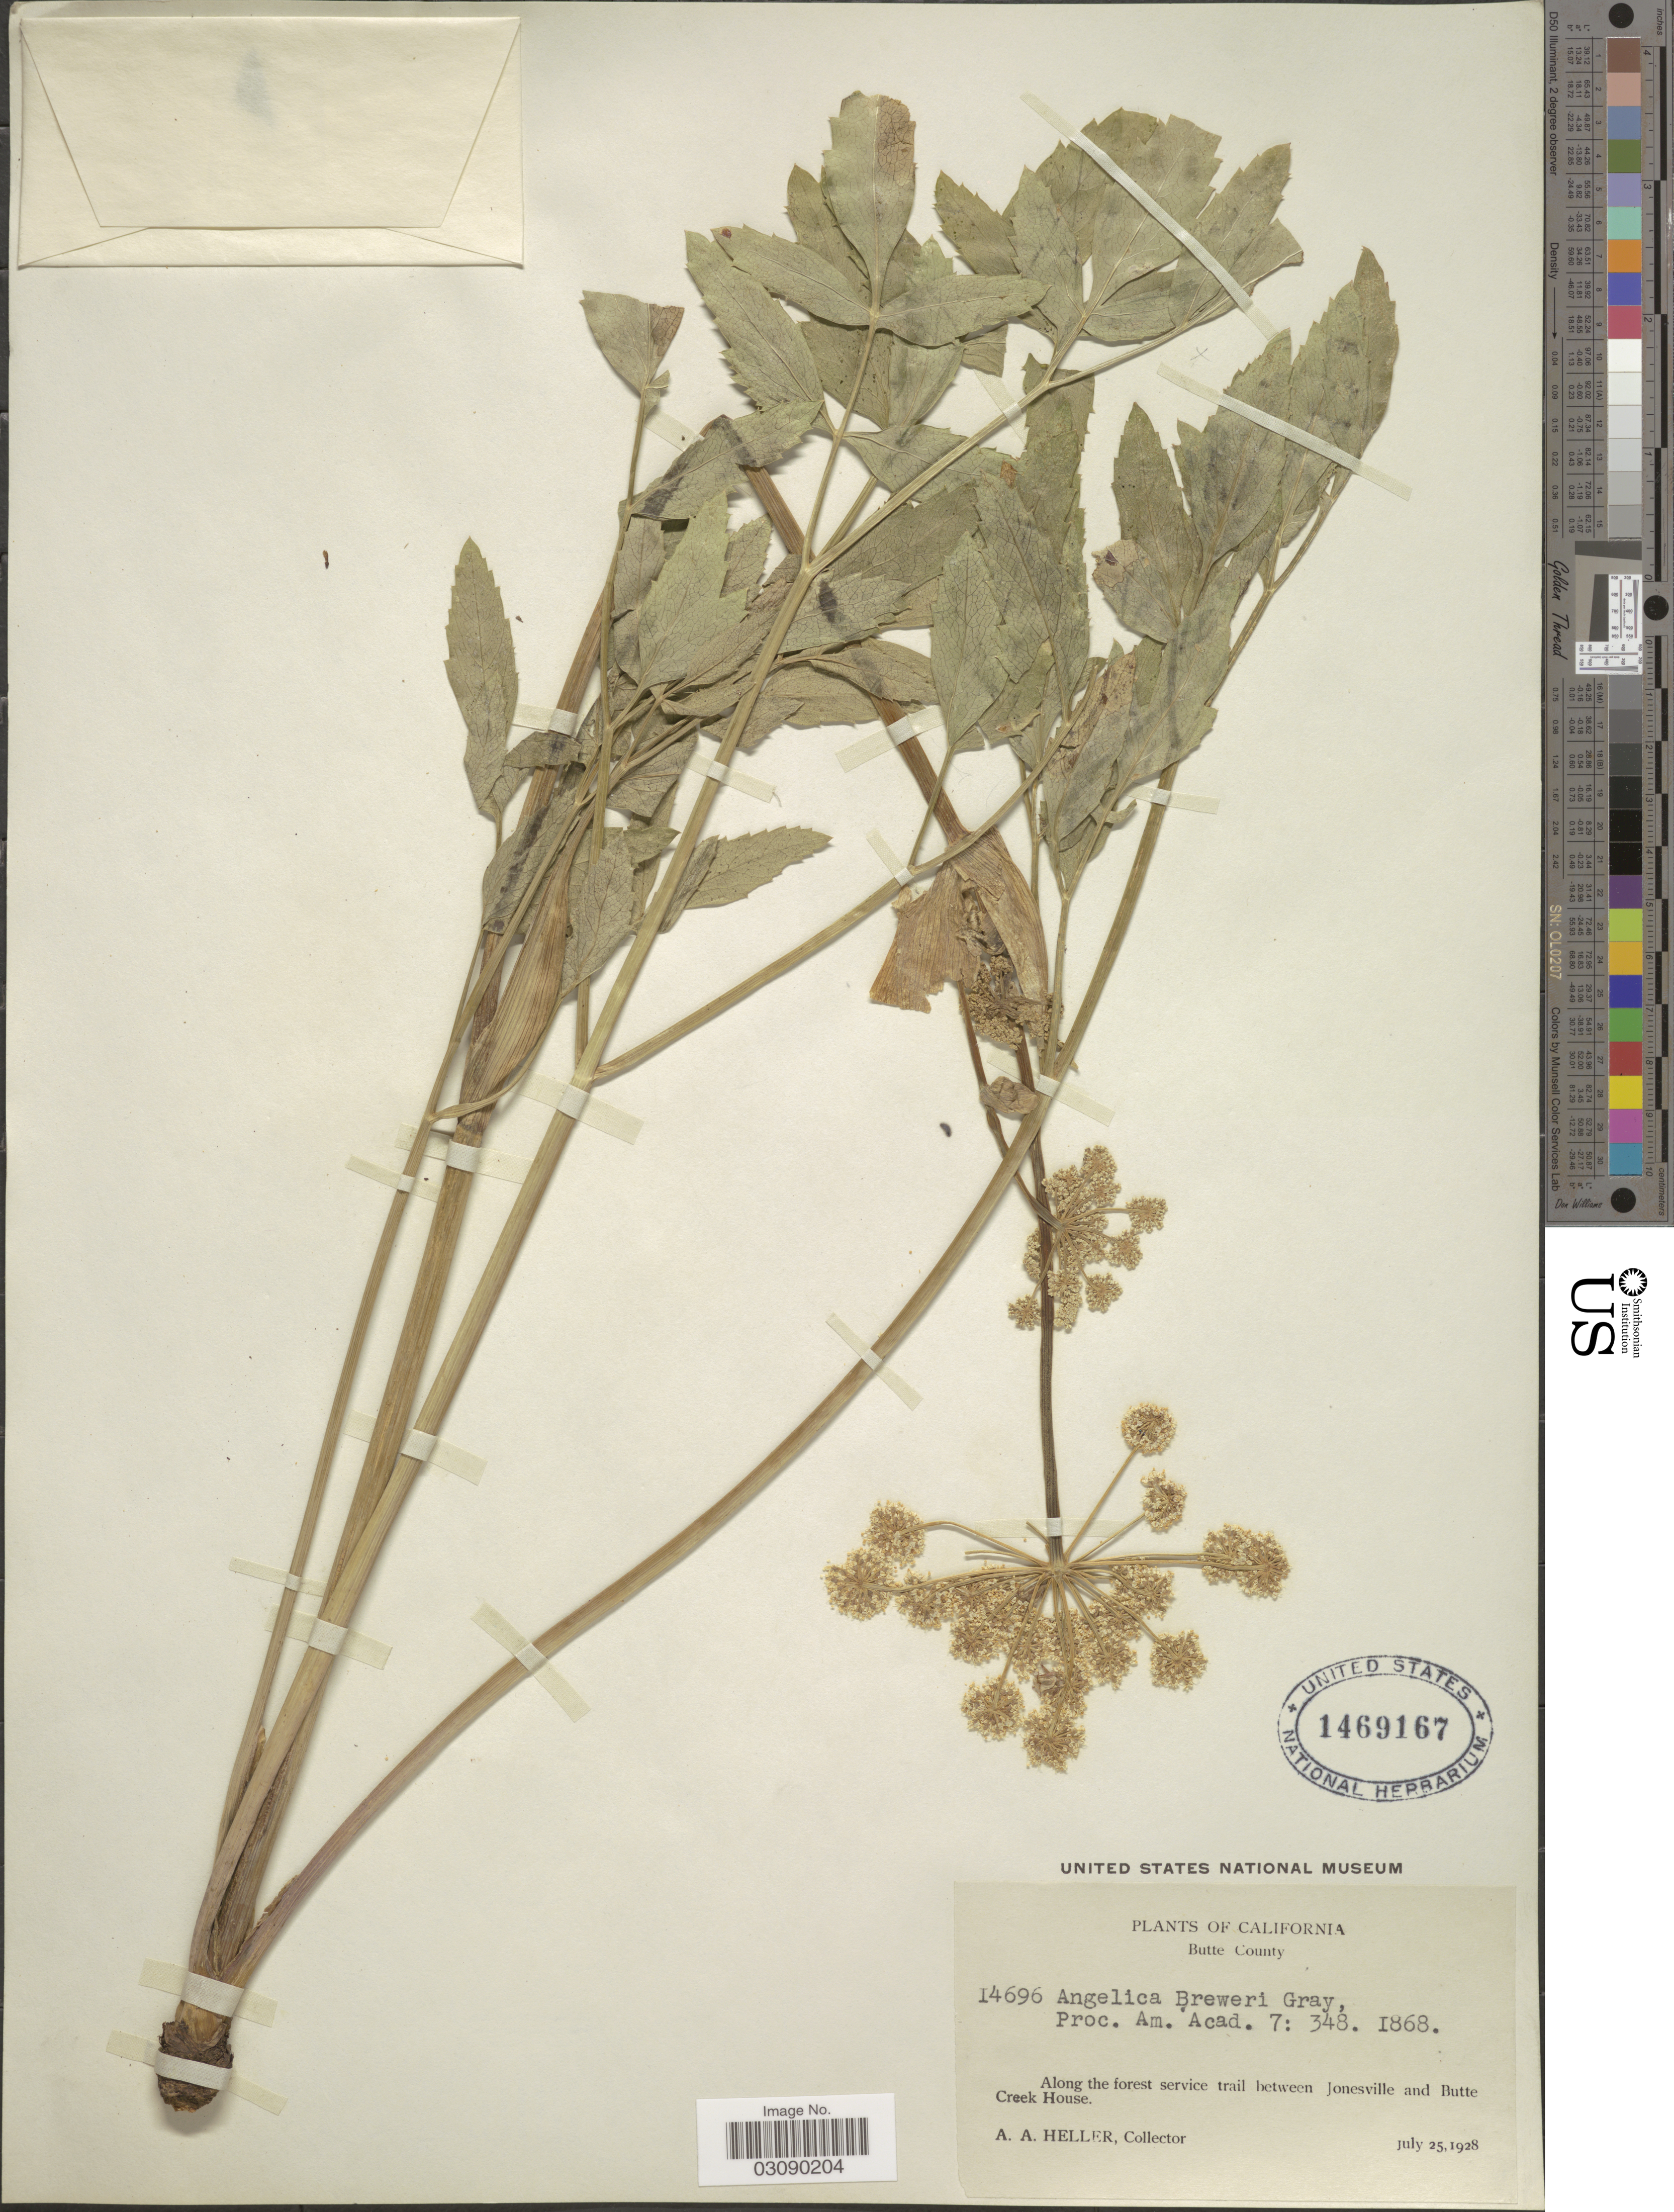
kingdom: Plantae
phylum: Tracheophyta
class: Magnoliopsida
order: Apiales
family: Apiaceae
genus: Angelica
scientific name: Angelica breweri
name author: A. Gray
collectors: A. A. Heller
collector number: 14696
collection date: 1928-07-25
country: United States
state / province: California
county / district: Butte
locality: Butte County. Along the forest service trail between Jonesville and Butte Creek House.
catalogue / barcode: US 1469167